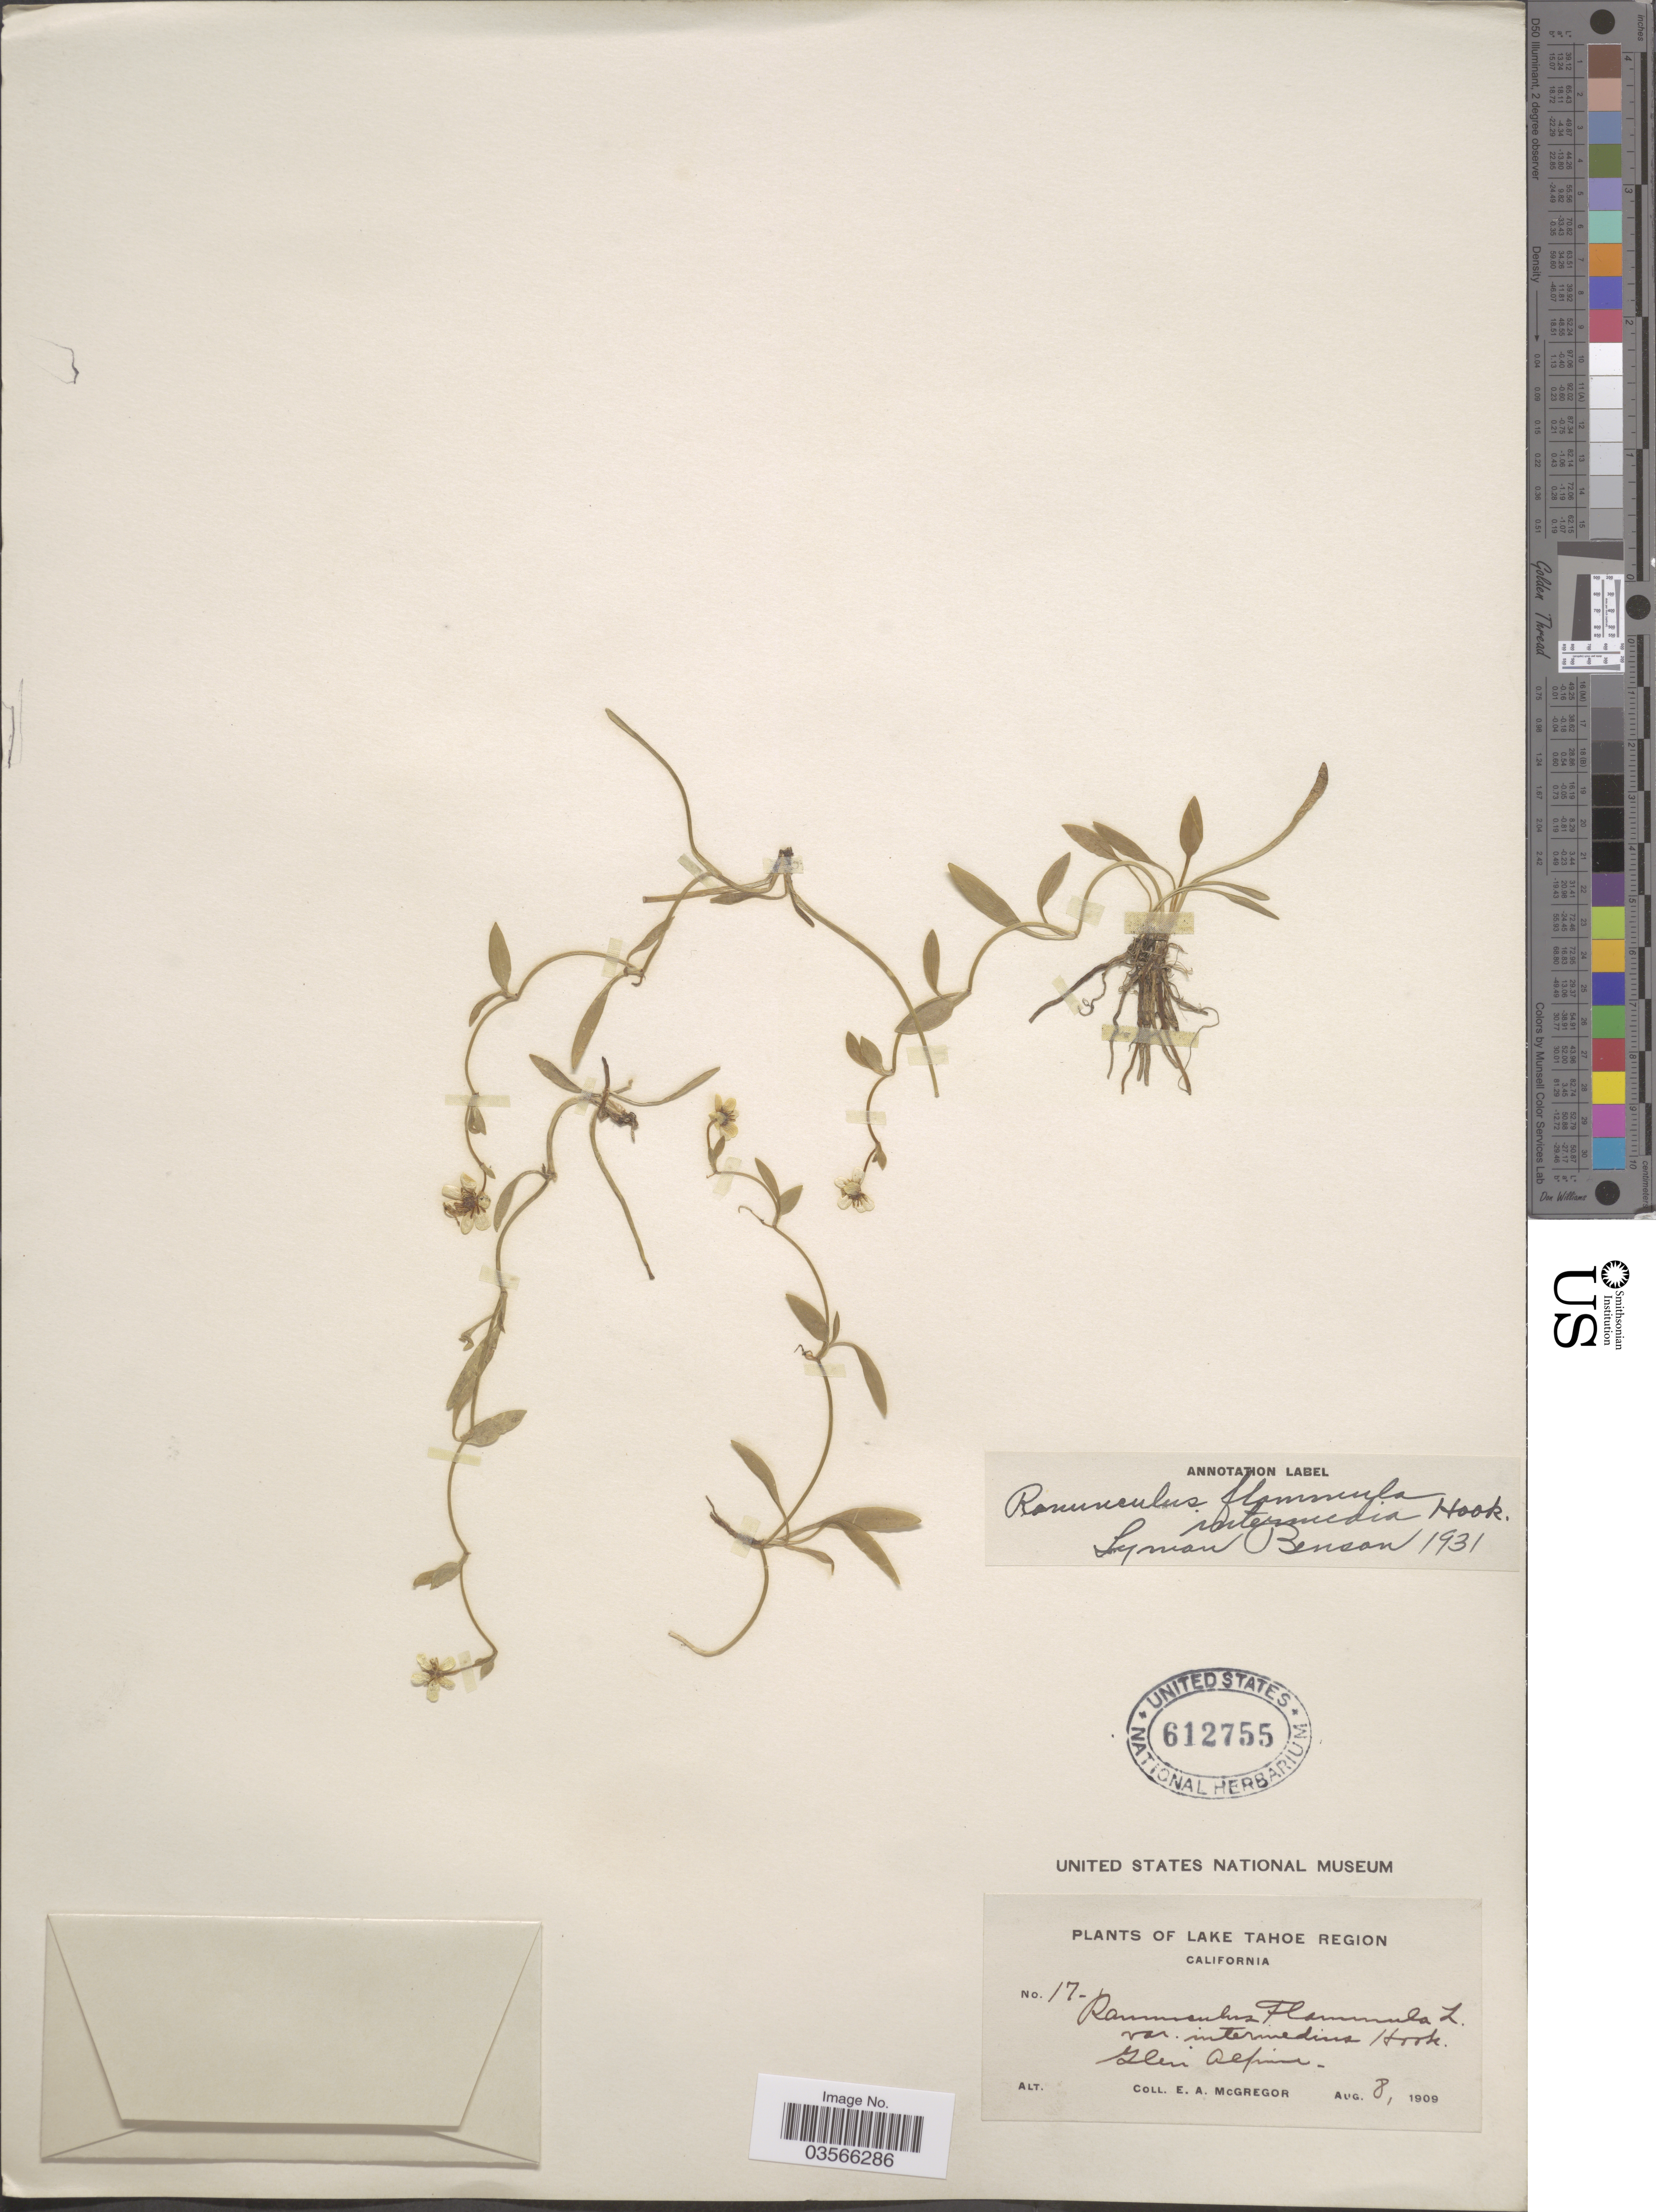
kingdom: Plantae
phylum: Tracheophyta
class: Magnoliopsida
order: Ranunculales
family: Ranunculaceae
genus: Ranunculus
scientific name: Ranunculus flammula var. ovalis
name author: (J.M. Bigelow) L.D. Benson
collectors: E. A. McGregor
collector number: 17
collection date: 1909-08-08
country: United States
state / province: California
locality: Lake Tahoe Region. Glen Alpine.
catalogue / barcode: US 612755